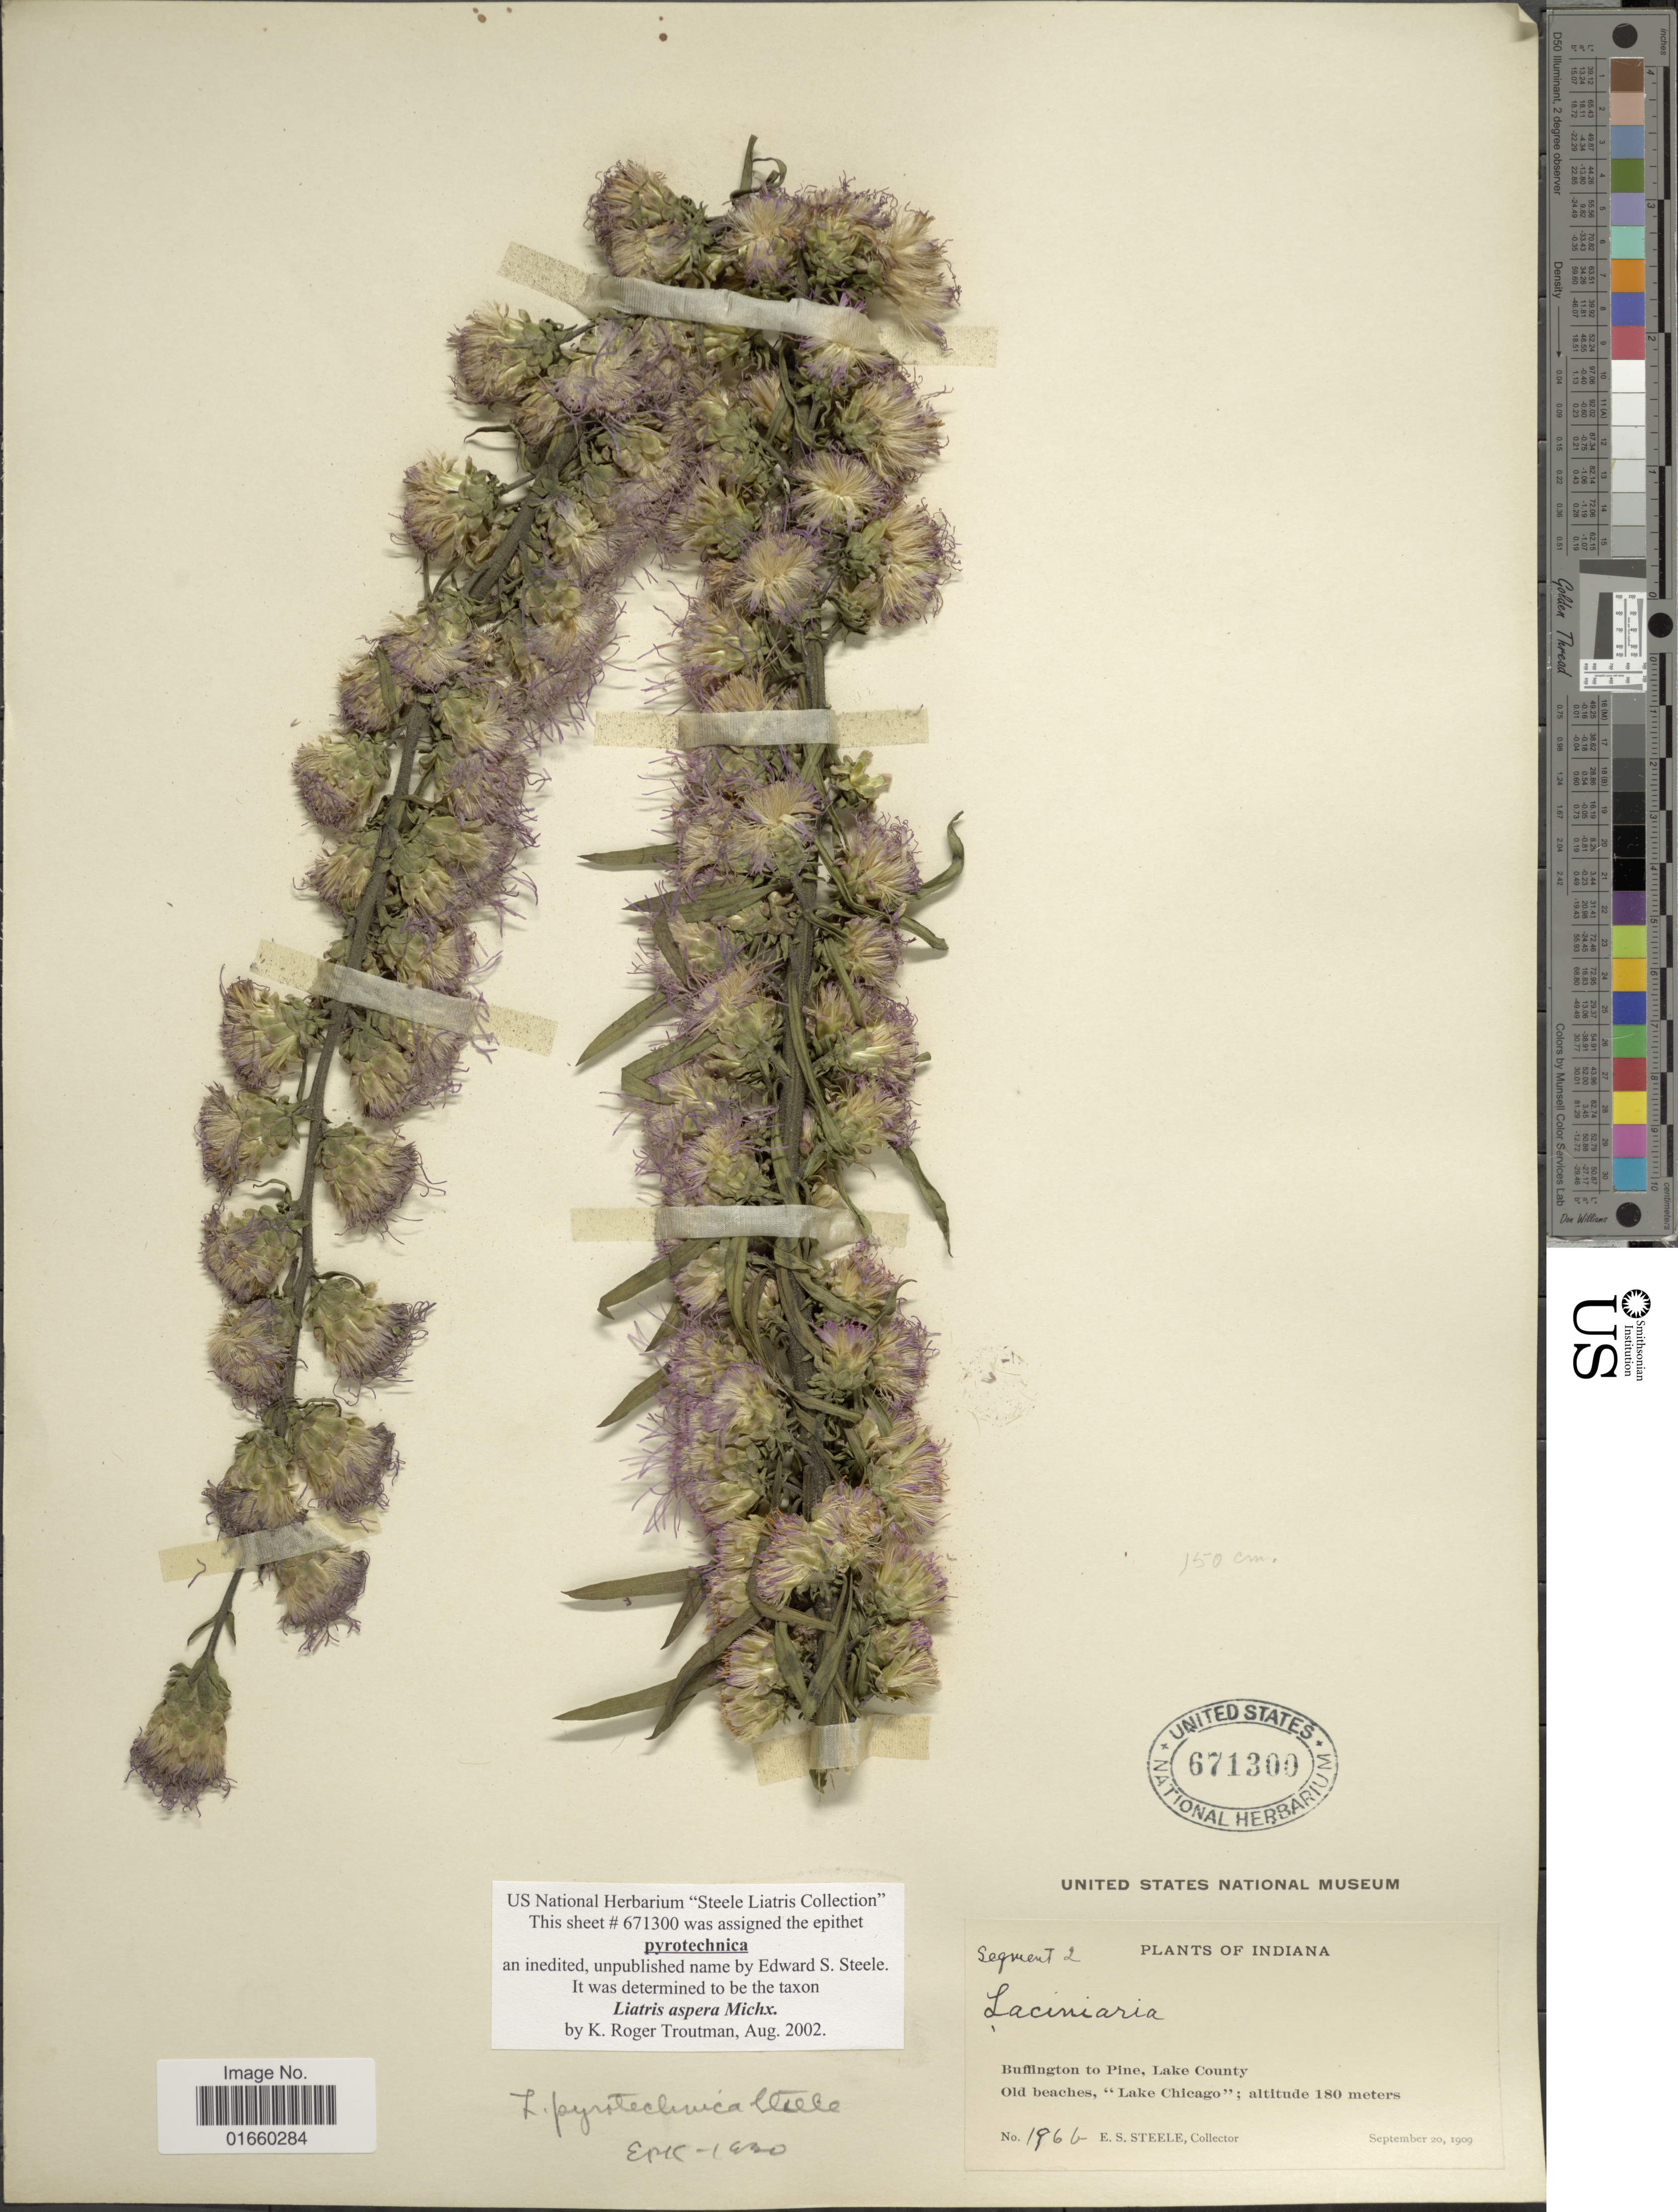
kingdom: Plantae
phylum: Tracheophyta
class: Magnoliopsida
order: Asterales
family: Asteraceae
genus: Liatris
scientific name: Liatris aspera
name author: Michx.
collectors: E. Steele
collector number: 196b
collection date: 1909-09-20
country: United States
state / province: Indiana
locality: Buffington to Pine, Lake County, Old beaches, "Lake Chicago"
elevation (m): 180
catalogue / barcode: US 671300